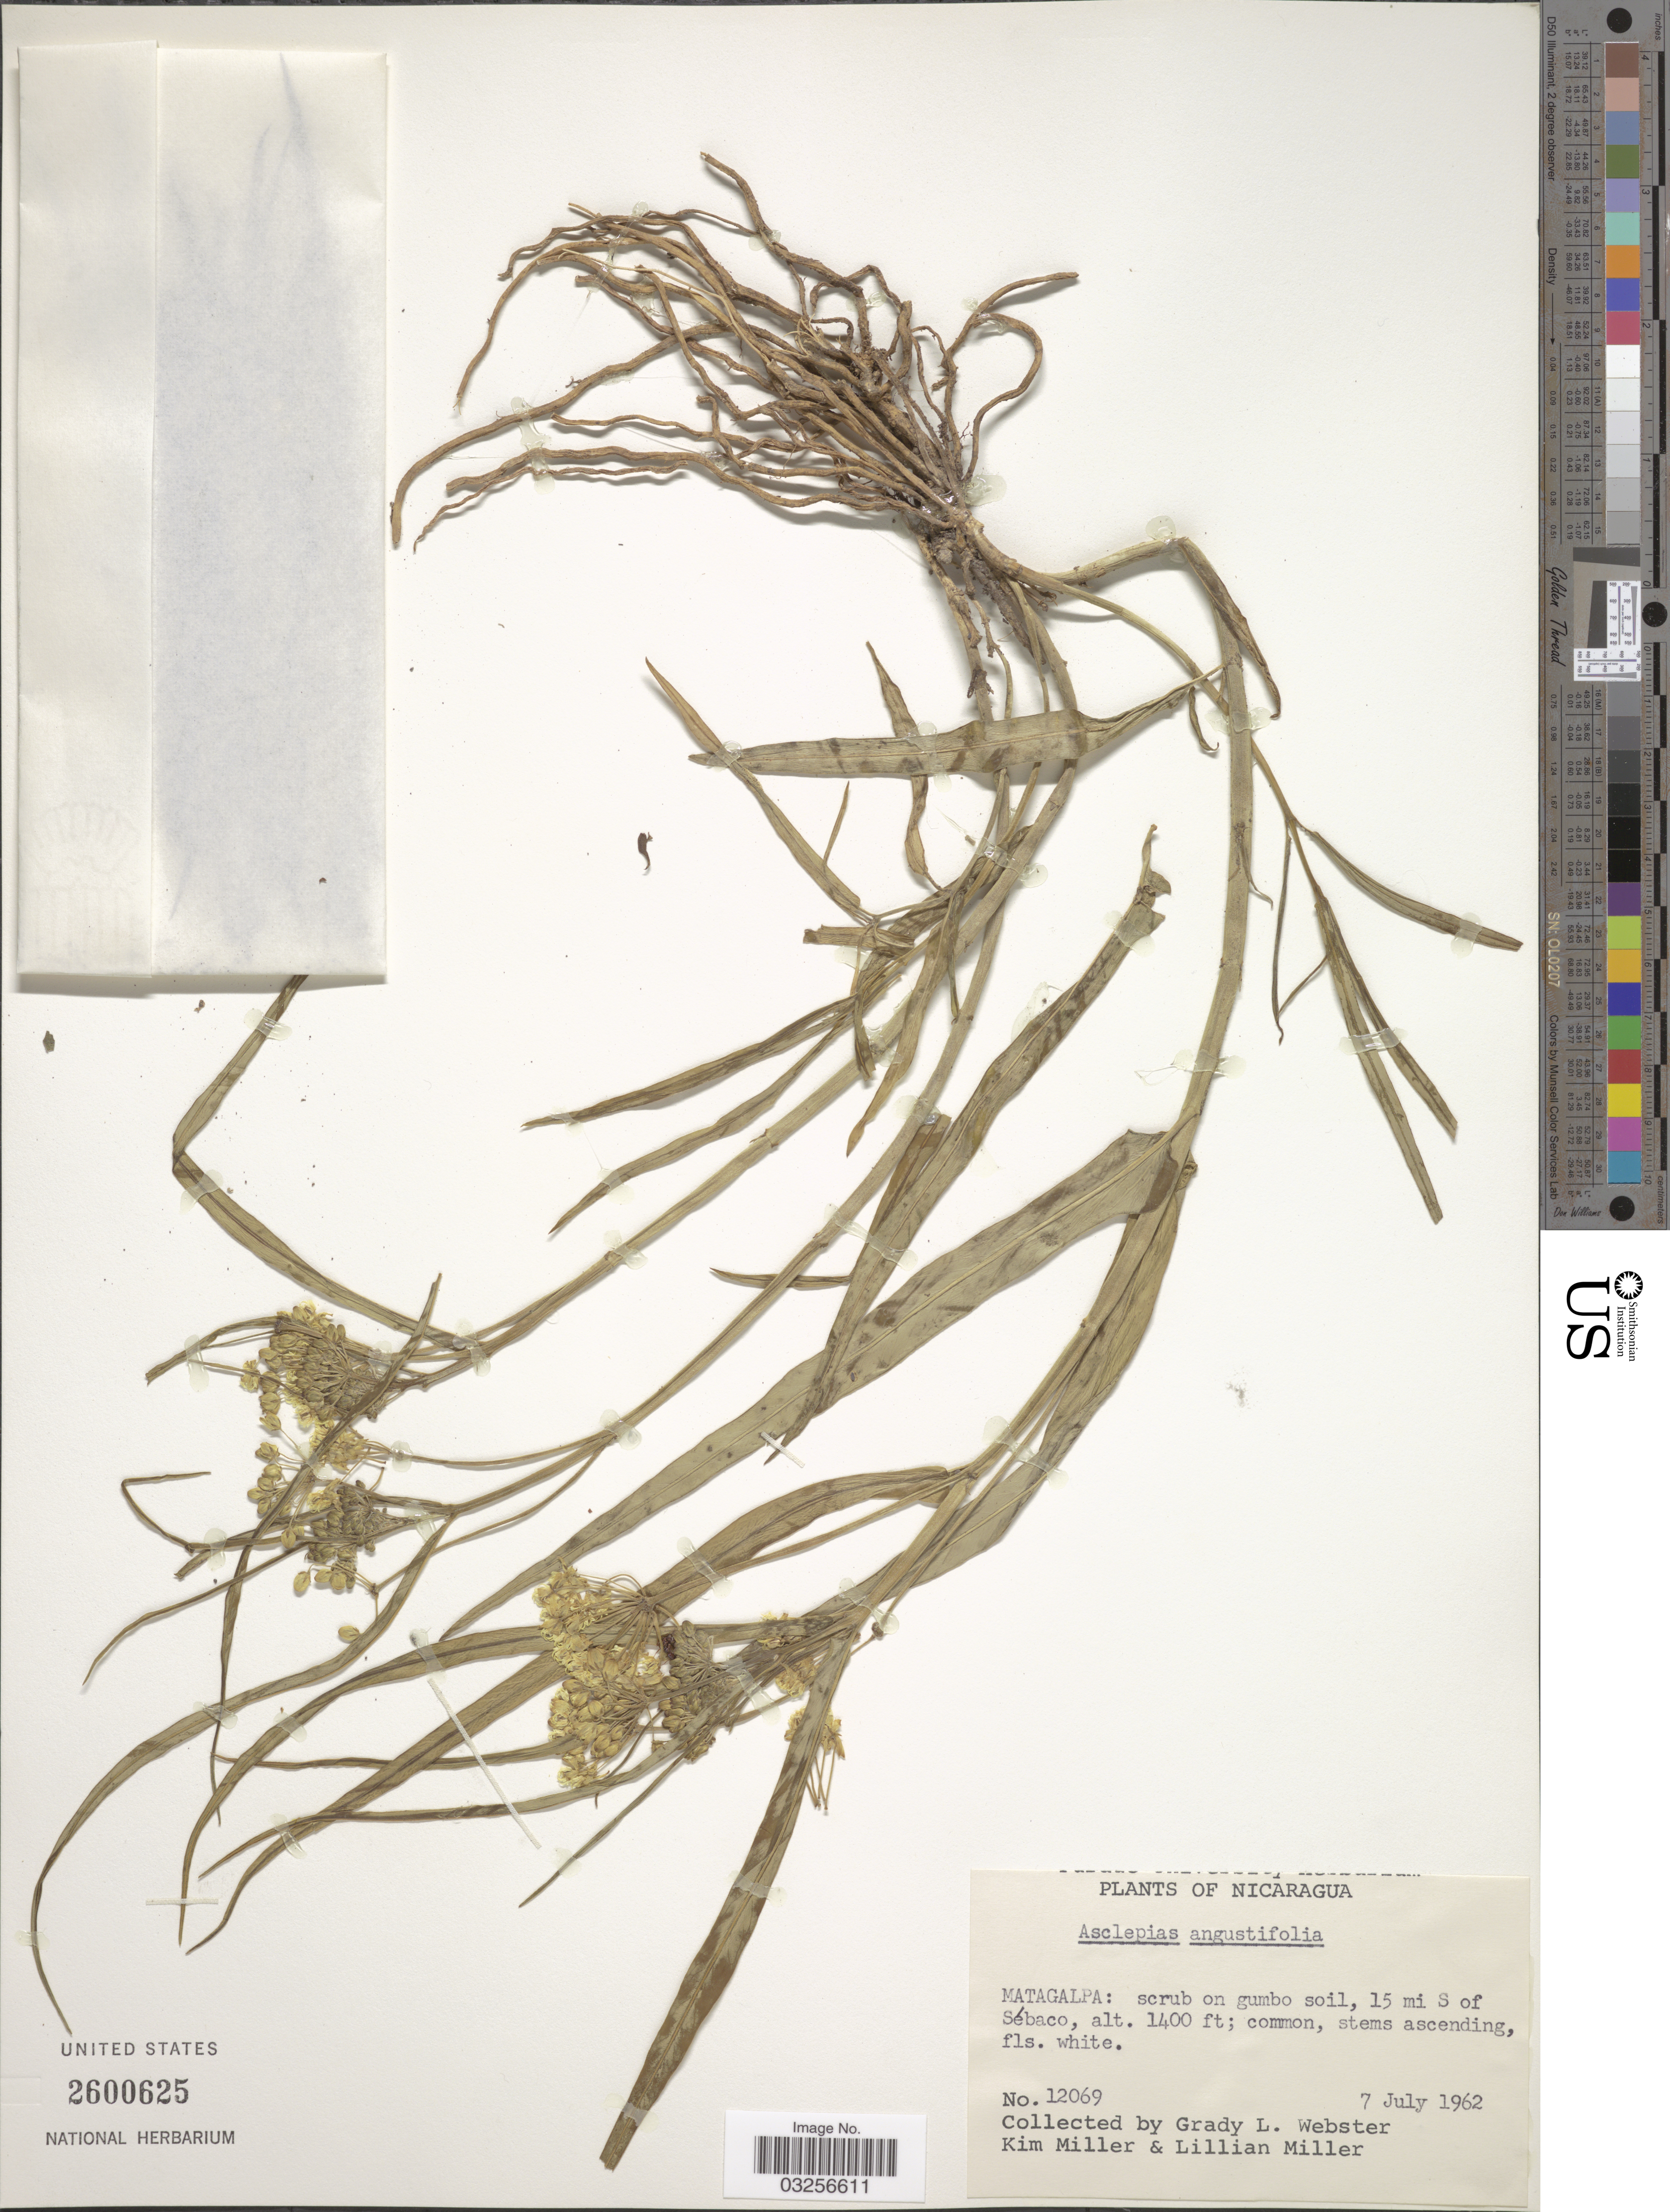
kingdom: Plantae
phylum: Tracheophyta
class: Magnoliopsida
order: Gentianales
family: Apocynaceae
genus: Asclepias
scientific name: Asclepias angustifolia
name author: Schweigg.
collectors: G. L. Webster, K. Miller & L. Miller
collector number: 12069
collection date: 1962-07-07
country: Nicaragua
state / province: Matagalpa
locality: Scrub on gumbo soil, 15 mi S of Sébaco.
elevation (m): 427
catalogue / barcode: US 2600625